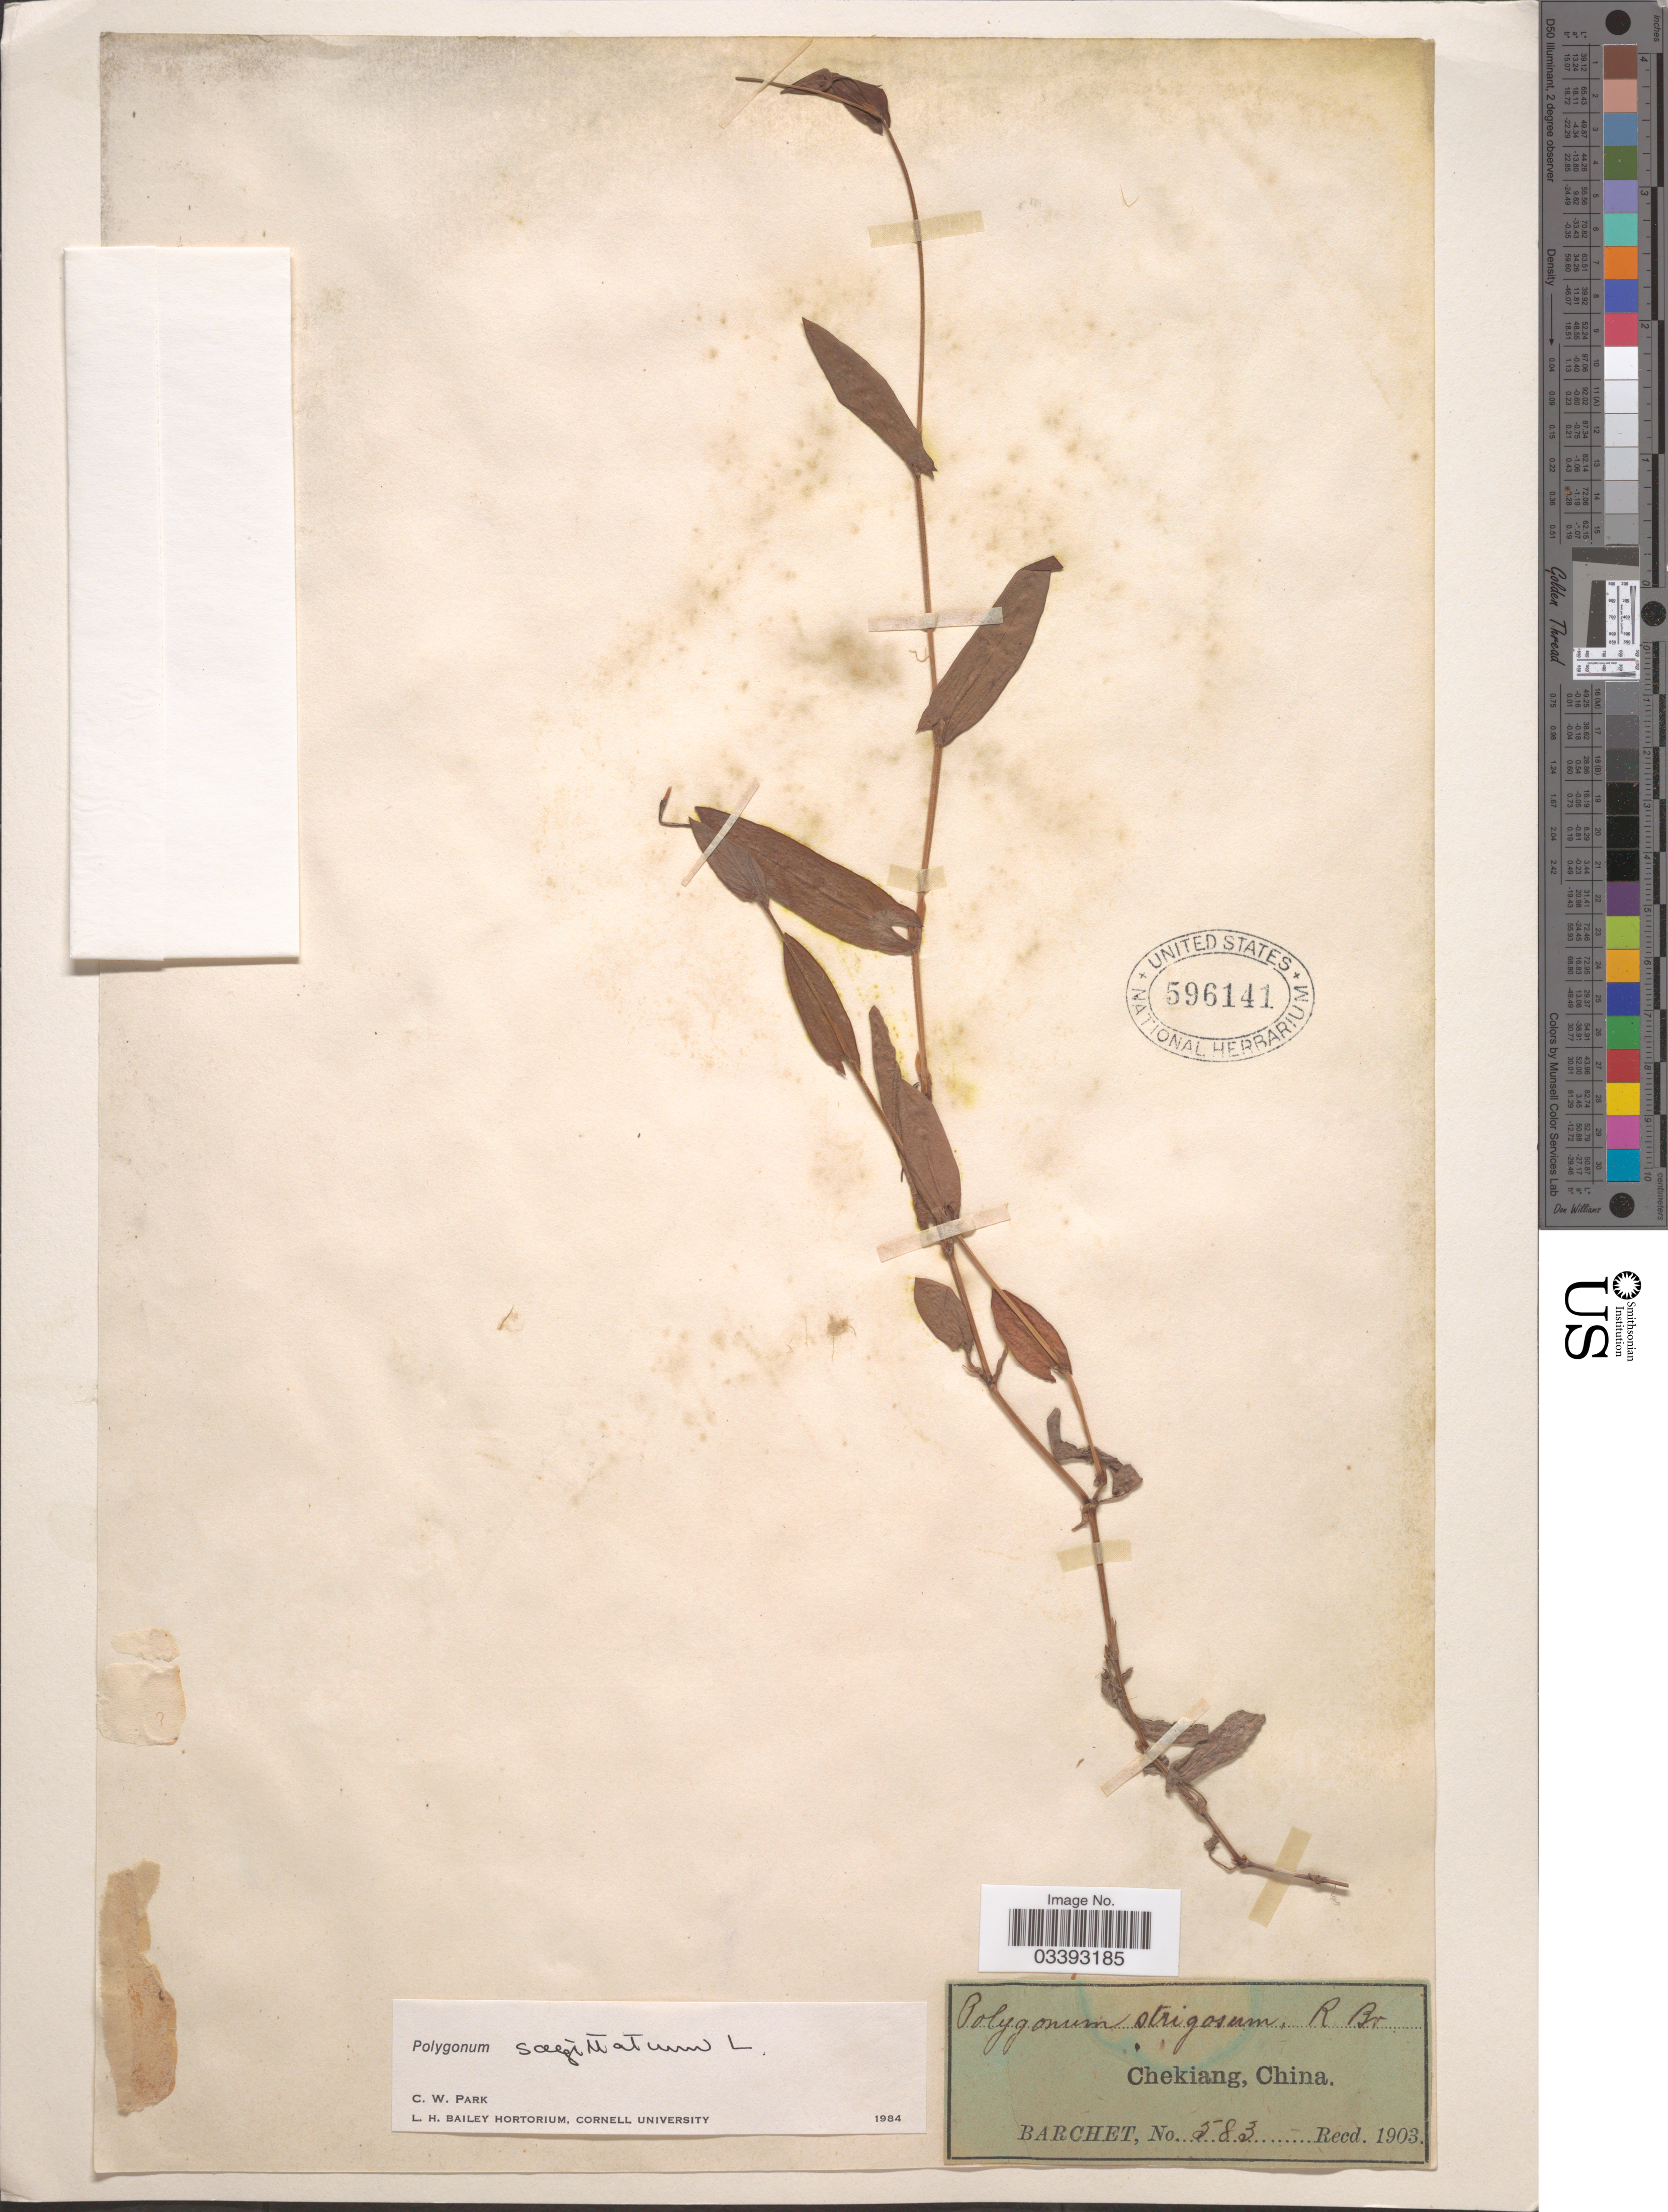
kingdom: Plantae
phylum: Tracheophyta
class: Magnoliopsida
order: Caryophyllales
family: Polygonaceae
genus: Polygonum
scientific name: Polygonum sagittatum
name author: L.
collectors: Barchet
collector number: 583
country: China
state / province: Zhejiang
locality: Chekiang.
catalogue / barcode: US 596141